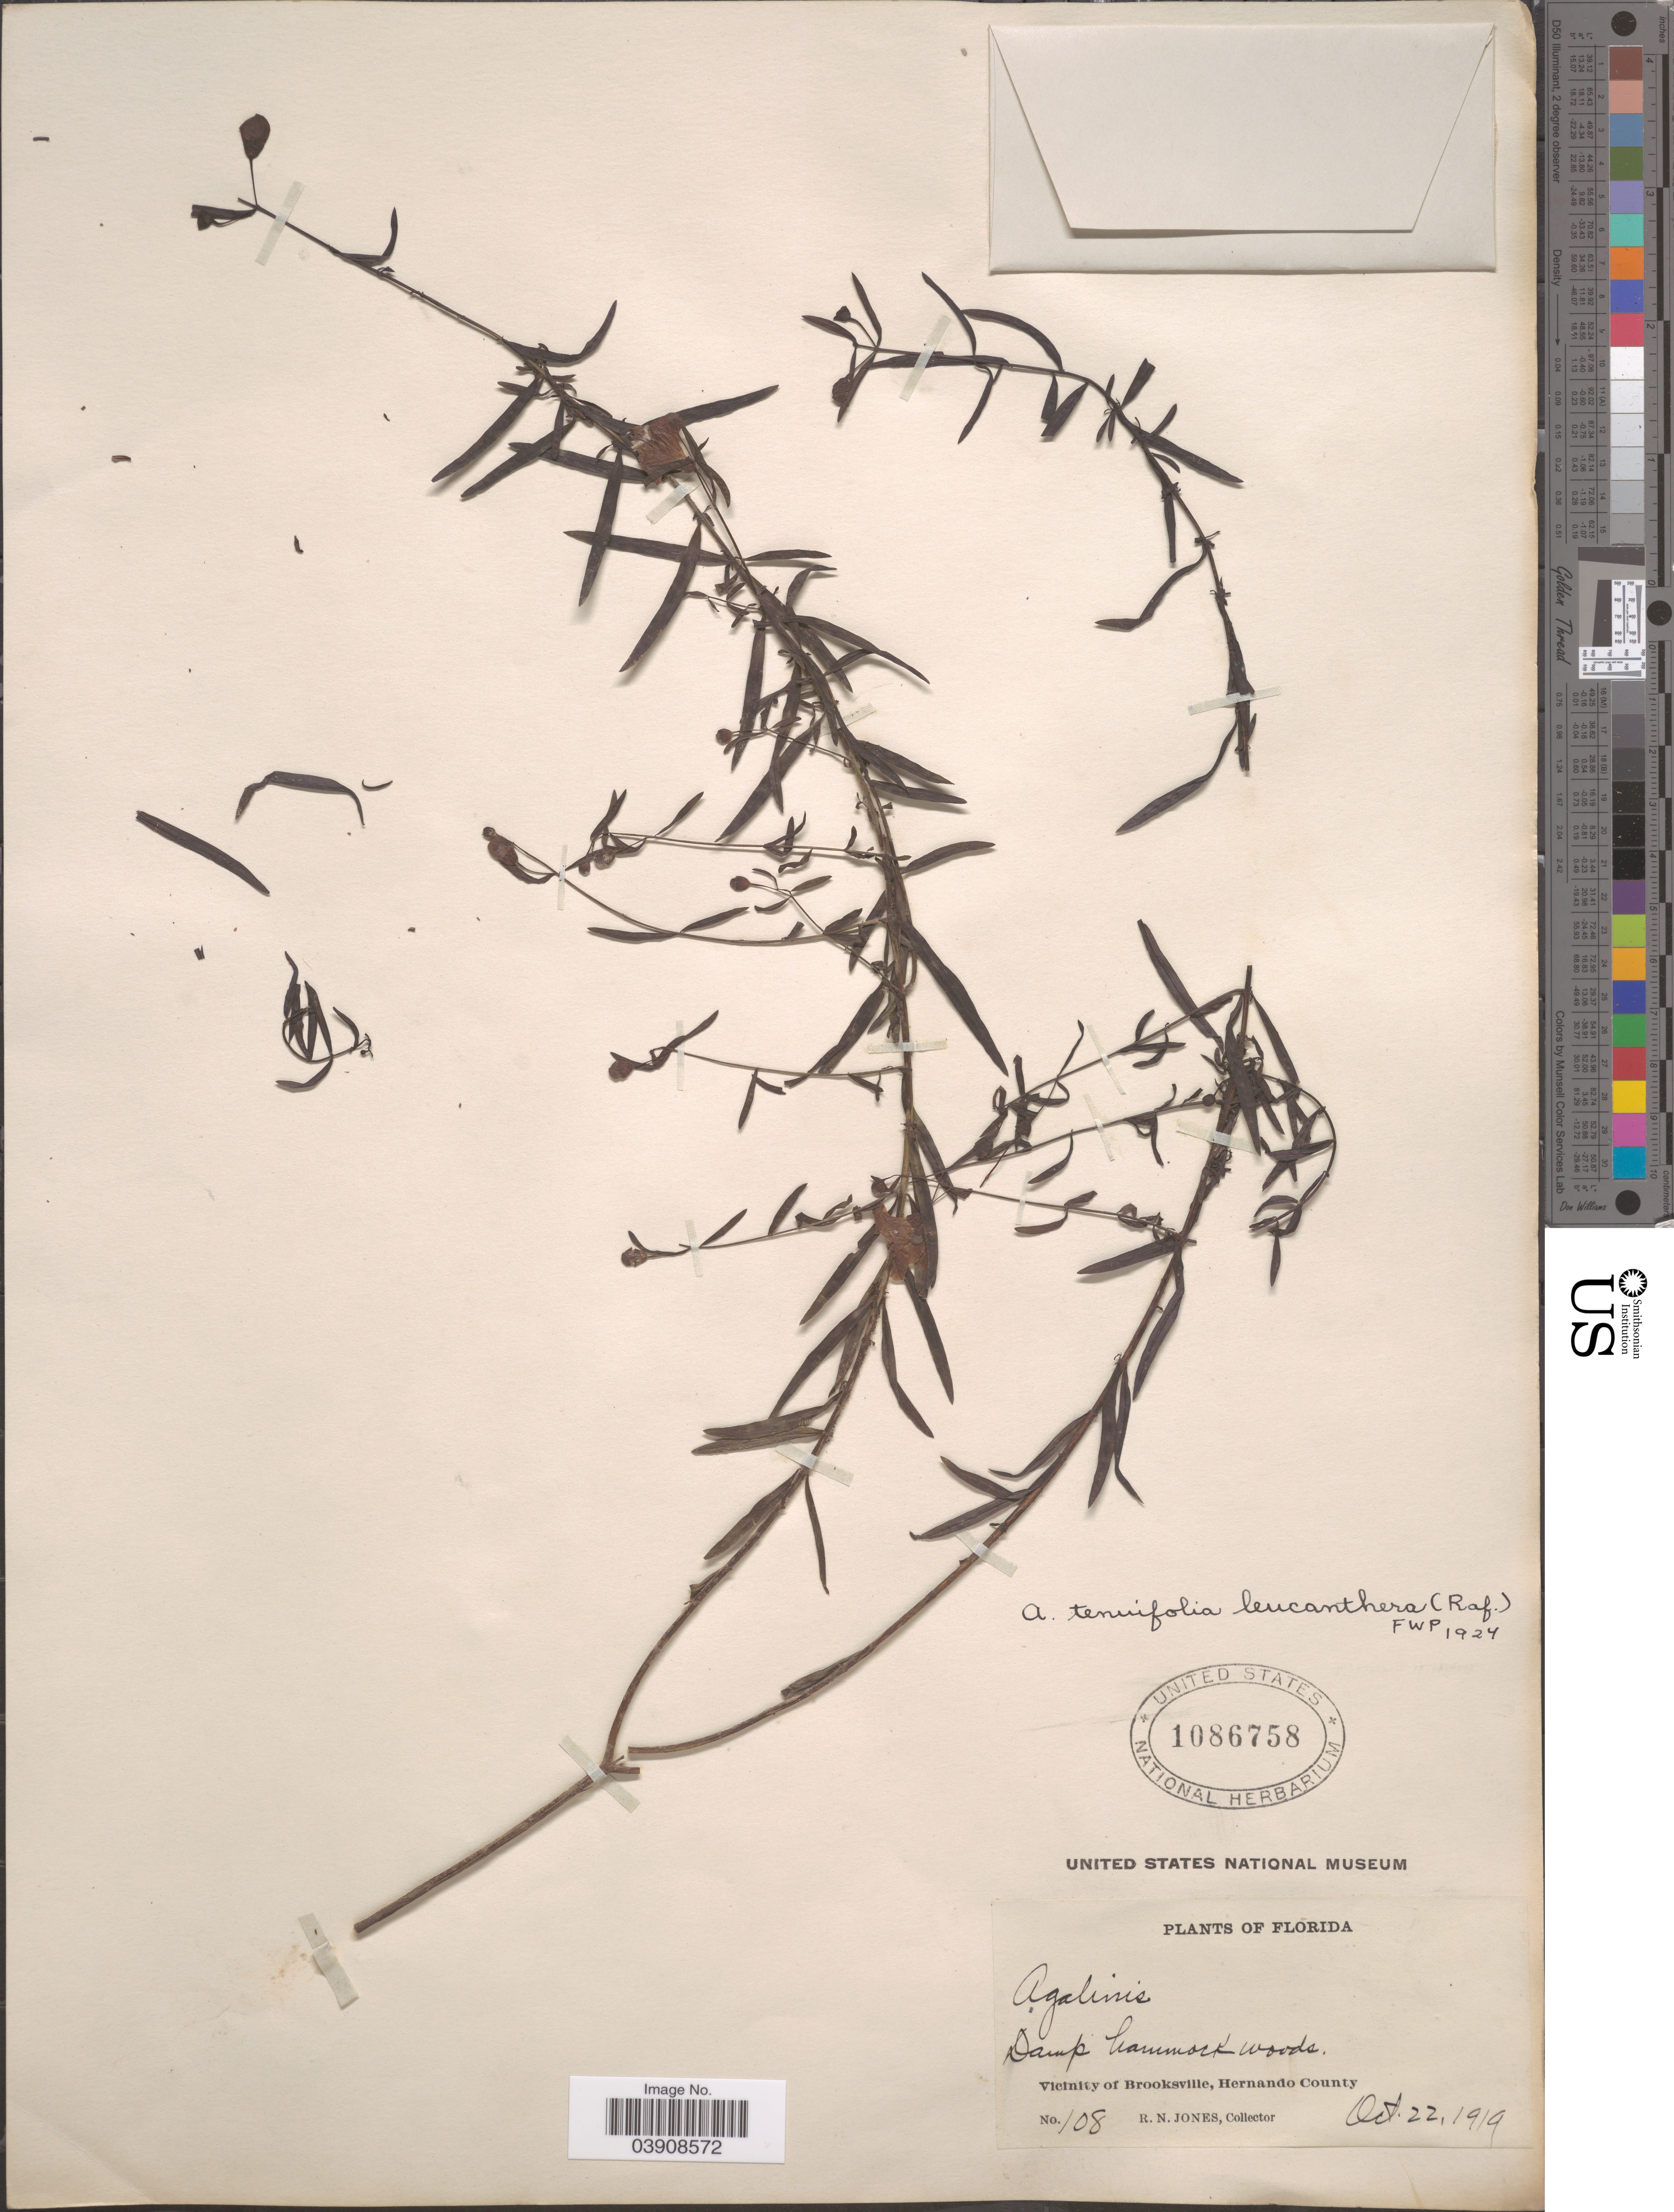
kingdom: Plantae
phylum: Tracheophyta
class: Magnoliopsida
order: Lamiales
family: Orobanchaceae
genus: Agalinis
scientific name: Agalinis tenuifolia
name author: (Vahl) Raf.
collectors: R. N. Jones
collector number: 108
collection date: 1919-10-22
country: United States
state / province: Florida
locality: Vicinity of Brooksville, Hernando County.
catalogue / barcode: US 1086758